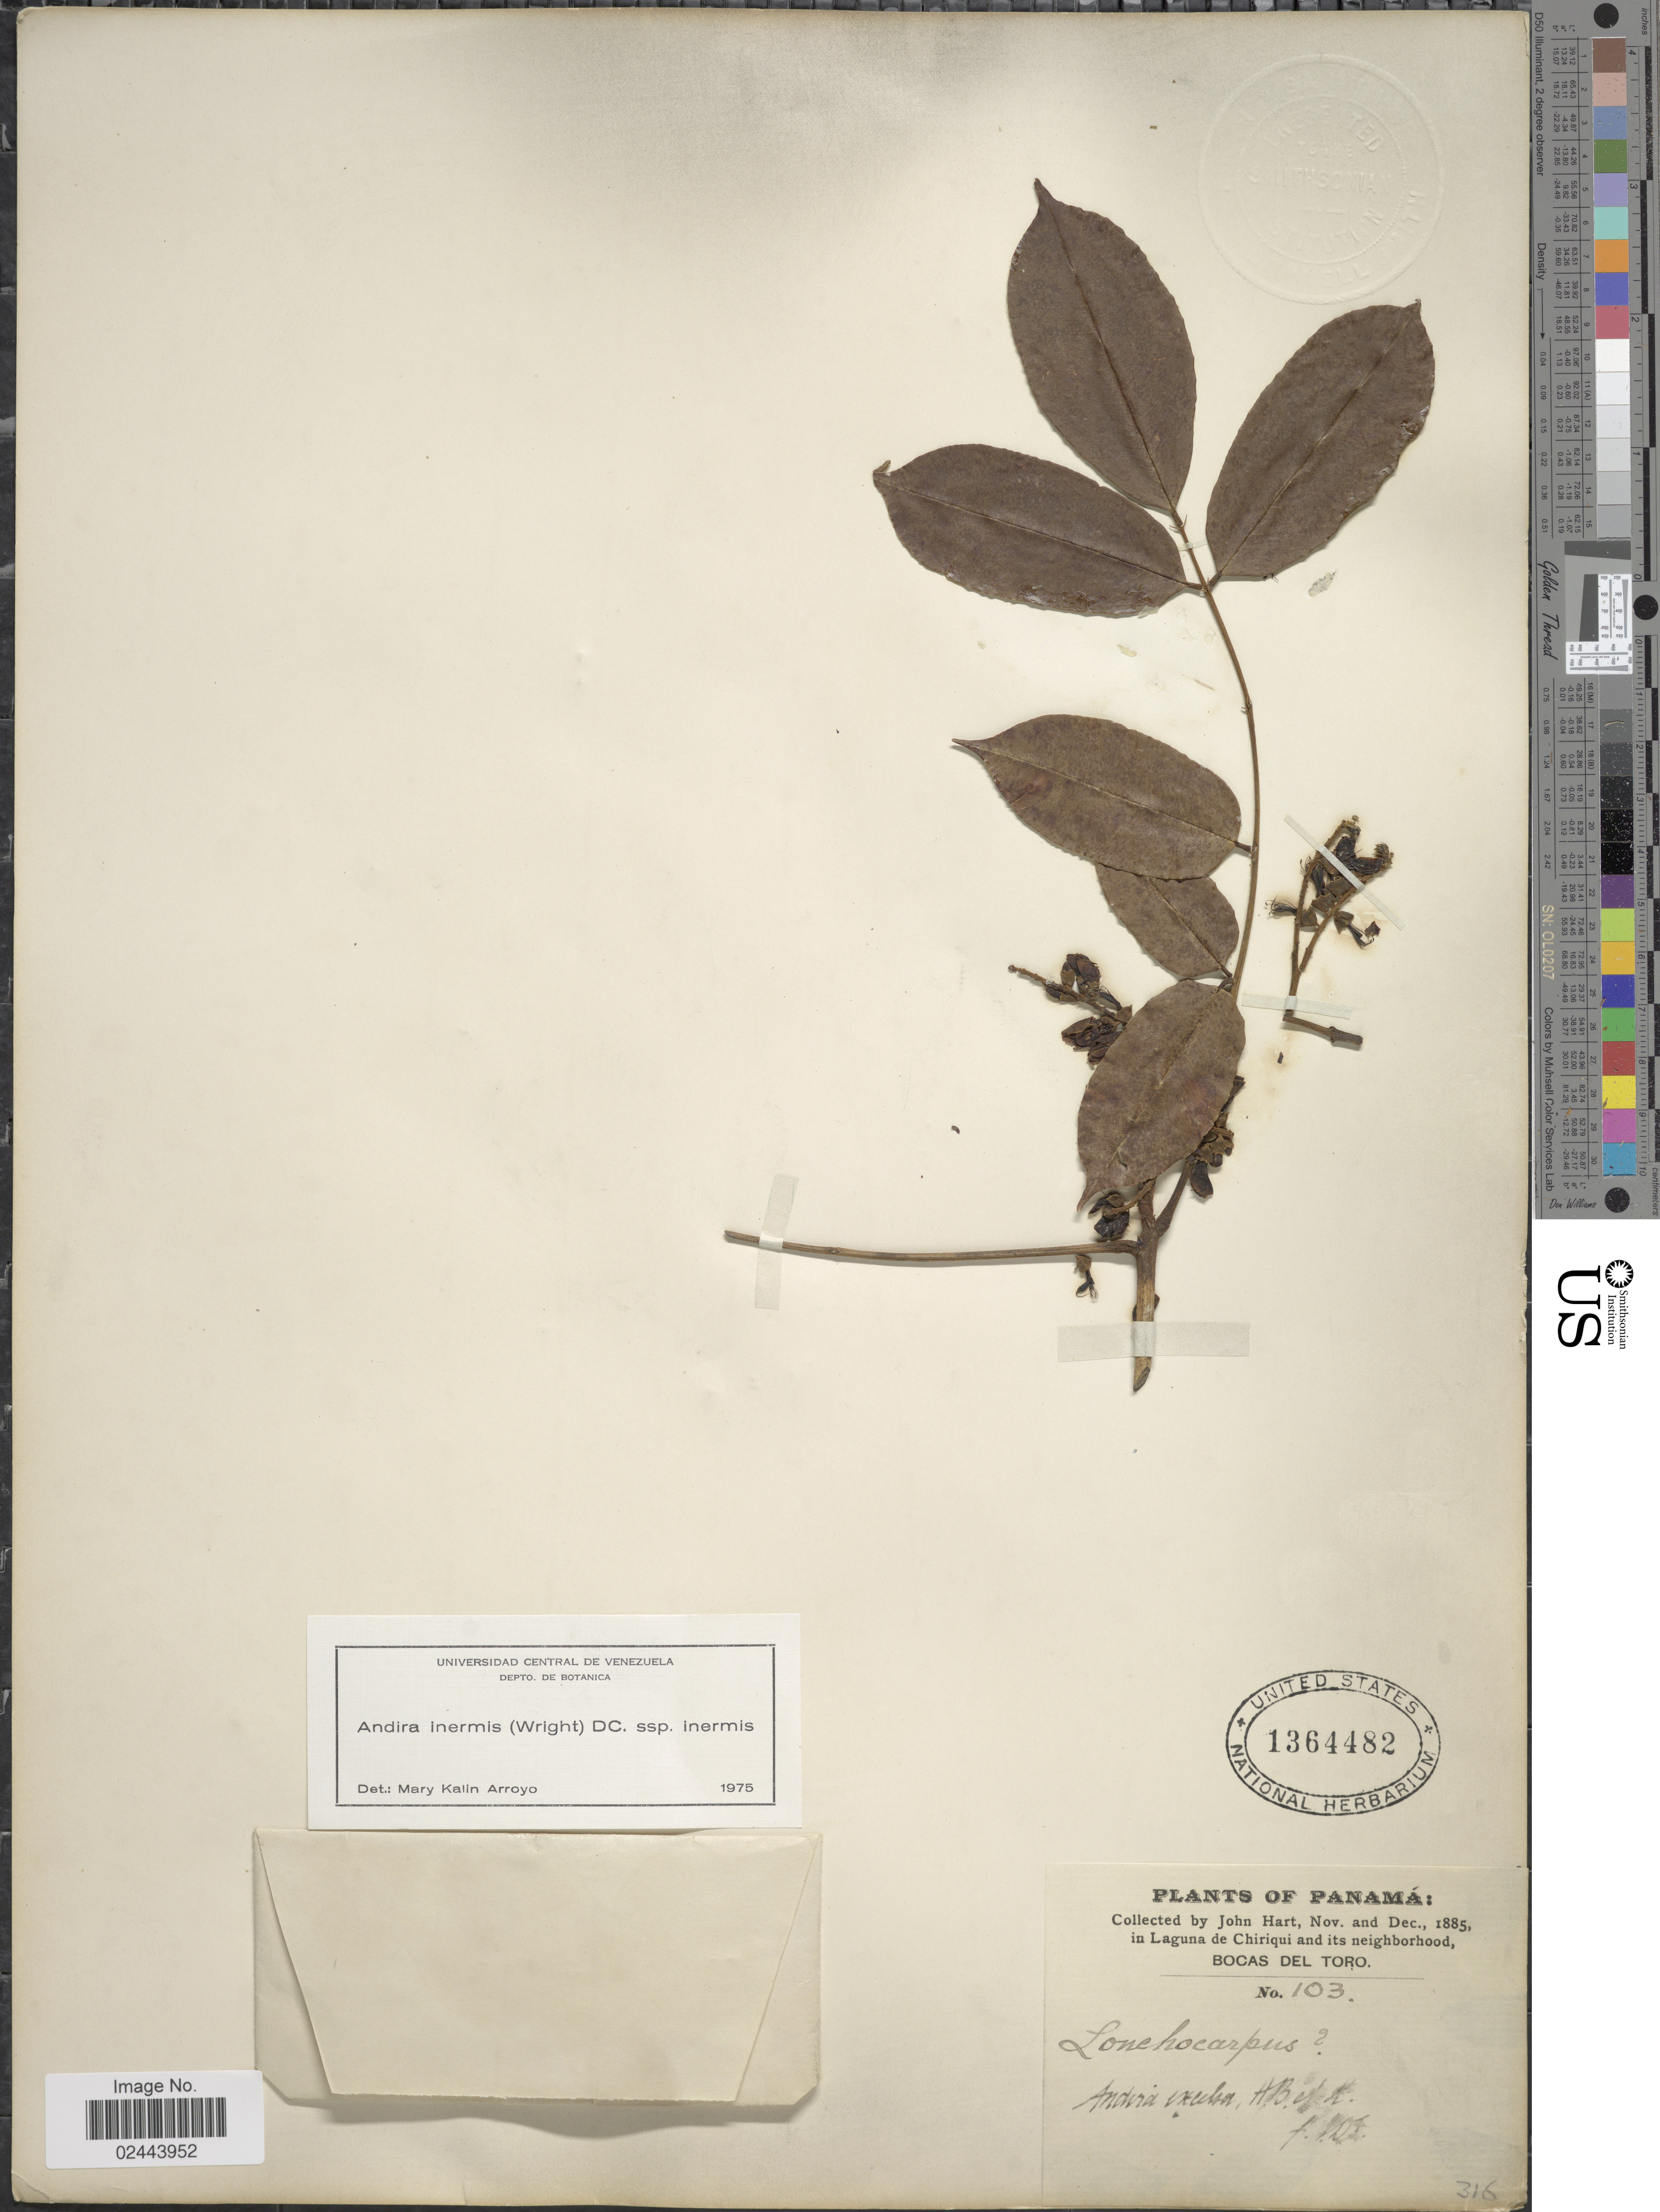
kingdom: Plantae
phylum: Tracheophyta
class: Magnoliopsida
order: Fabales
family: Fabaceae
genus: Andira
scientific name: Andira inermis subsp. inermis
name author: (W. Wright) Kunth ex DC.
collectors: J. H. Hart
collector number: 103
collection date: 1885-11/1885-12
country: Panama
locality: In Laguna de Chiriqui and its neighborhood, Bocas Del Toro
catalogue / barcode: US 1364482